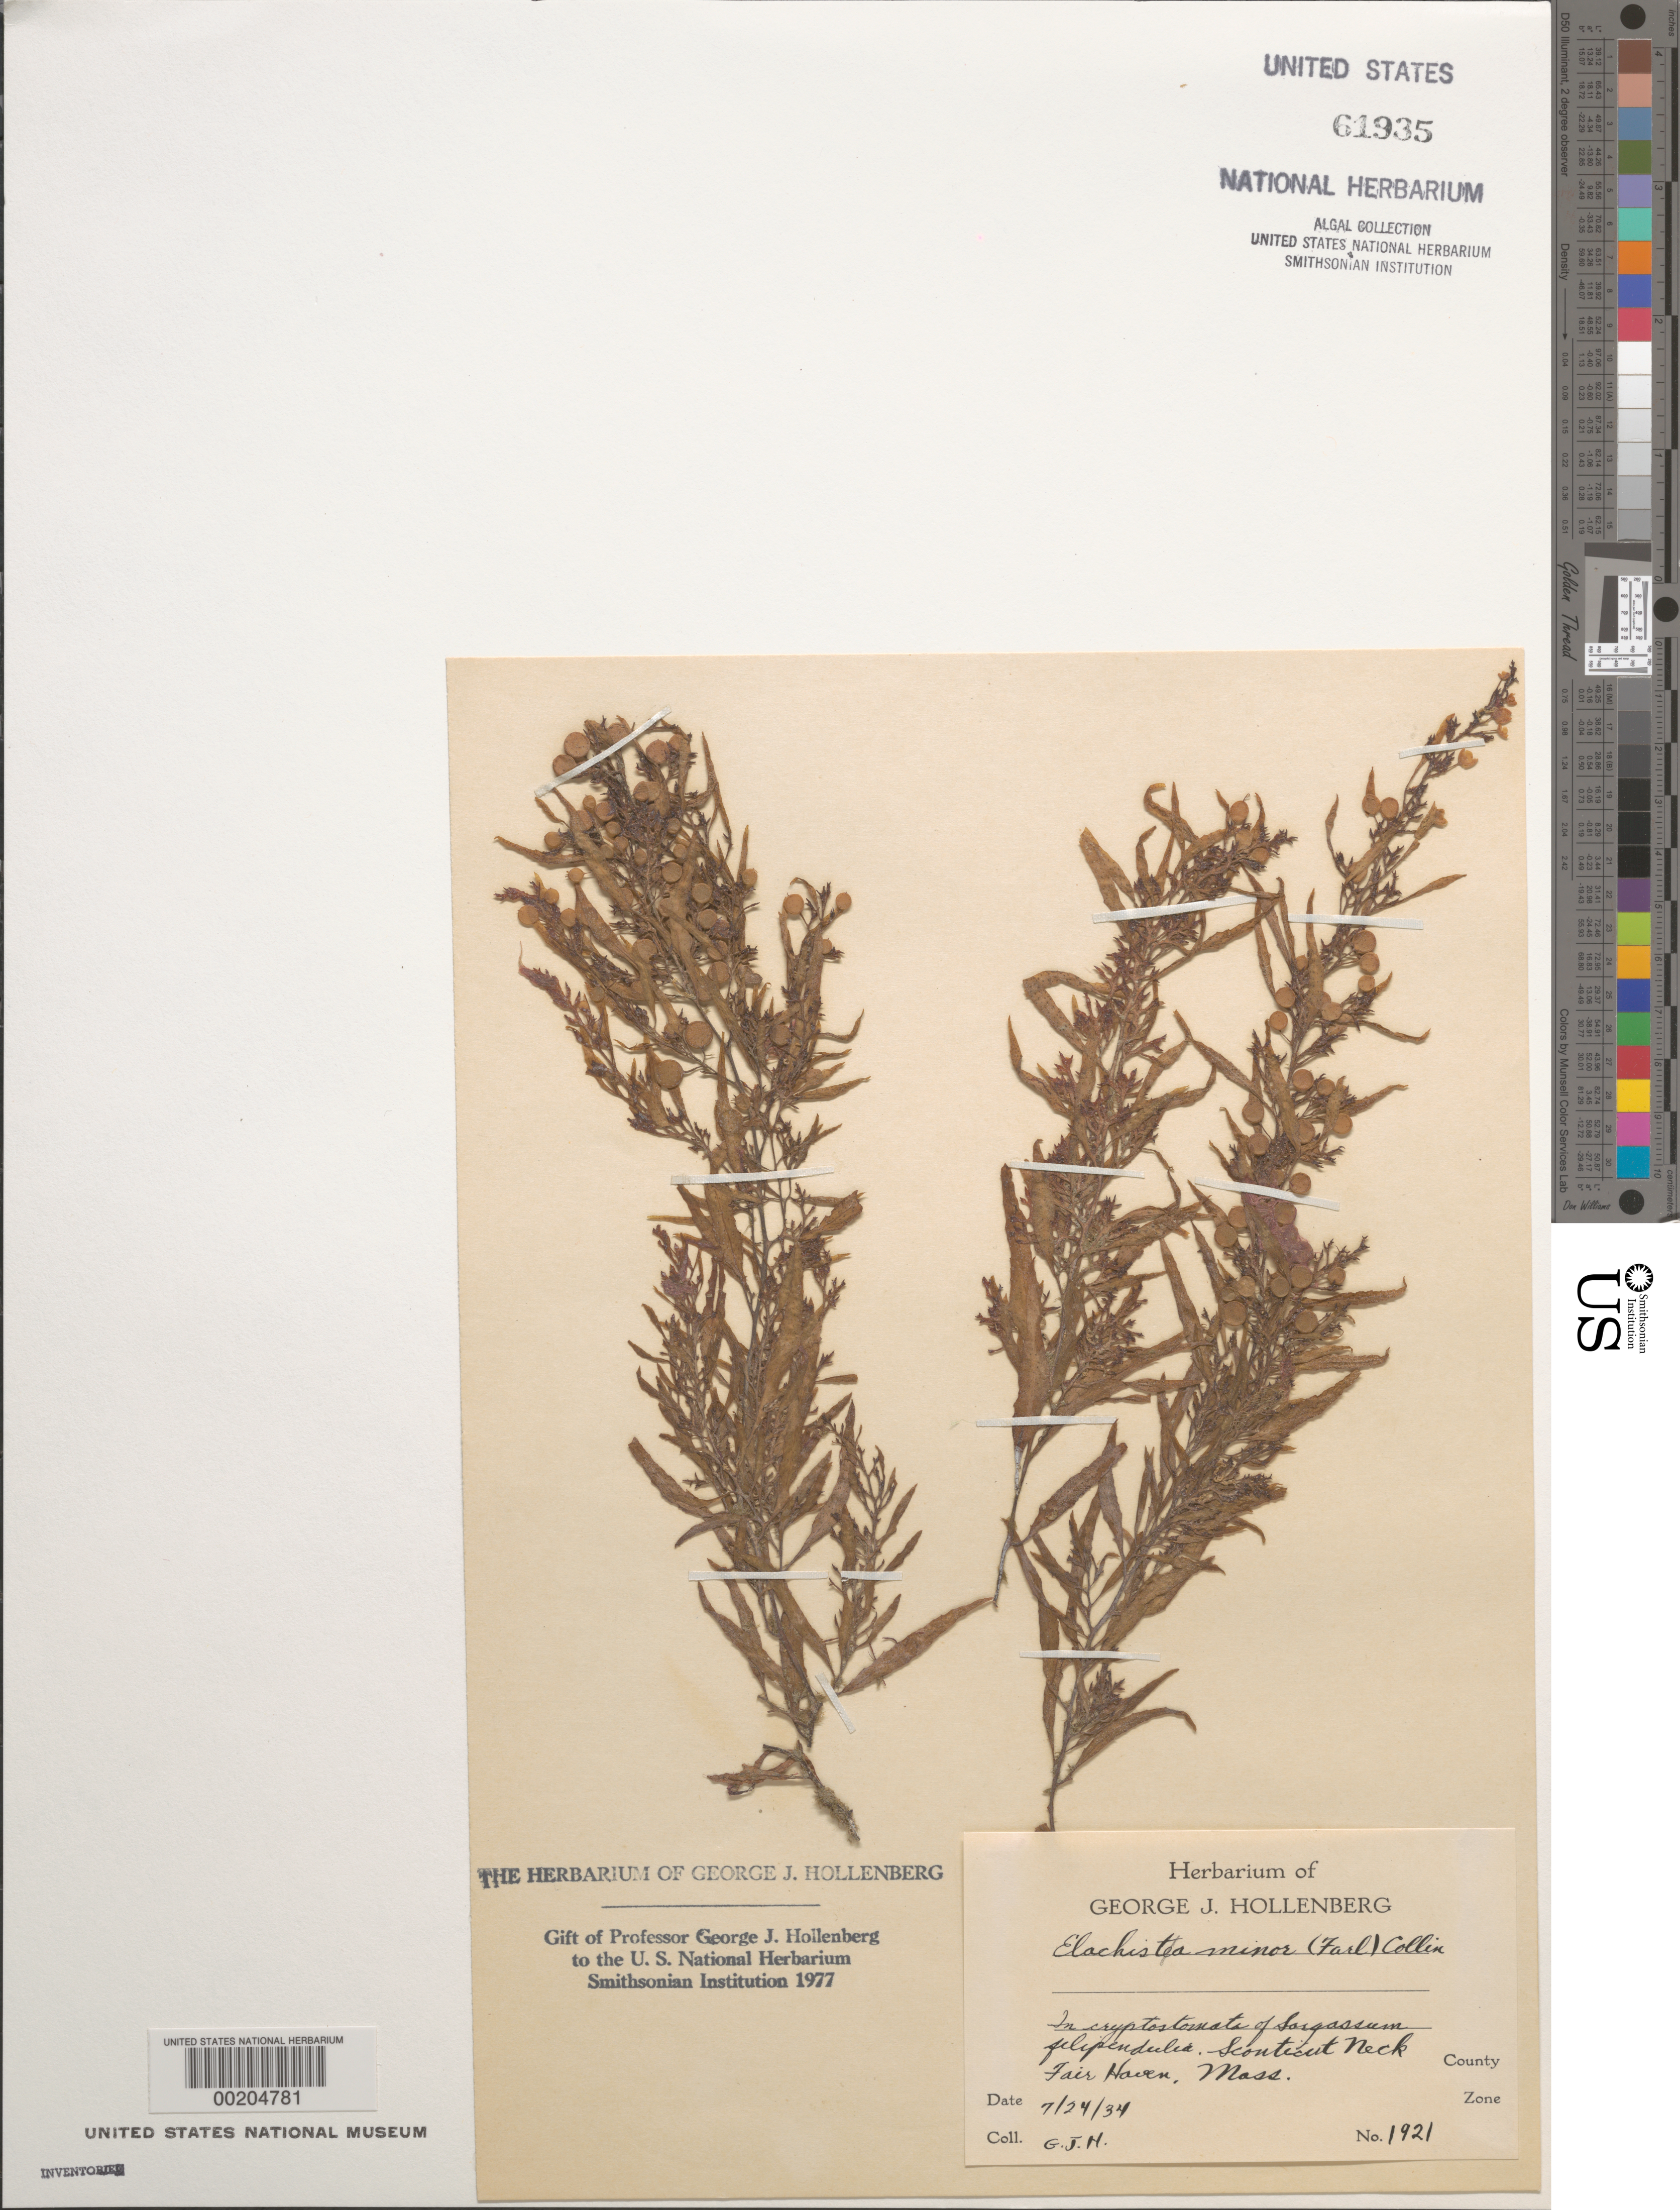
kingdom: Chromista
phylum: Ochrophyta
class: Phaeophyceae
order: Ectocarpales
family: Chordariaceae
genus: Elachista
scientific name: Elachista minor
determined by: Hollenberg, George J.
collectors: G. Hollenberg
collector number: GJH 1921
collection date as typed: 24 Jul 1934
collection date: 1934-07-24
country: United States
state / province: Massachusetts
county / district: Bristol County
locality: Sconticut Neck, Fairhaven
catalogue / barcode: US 61935